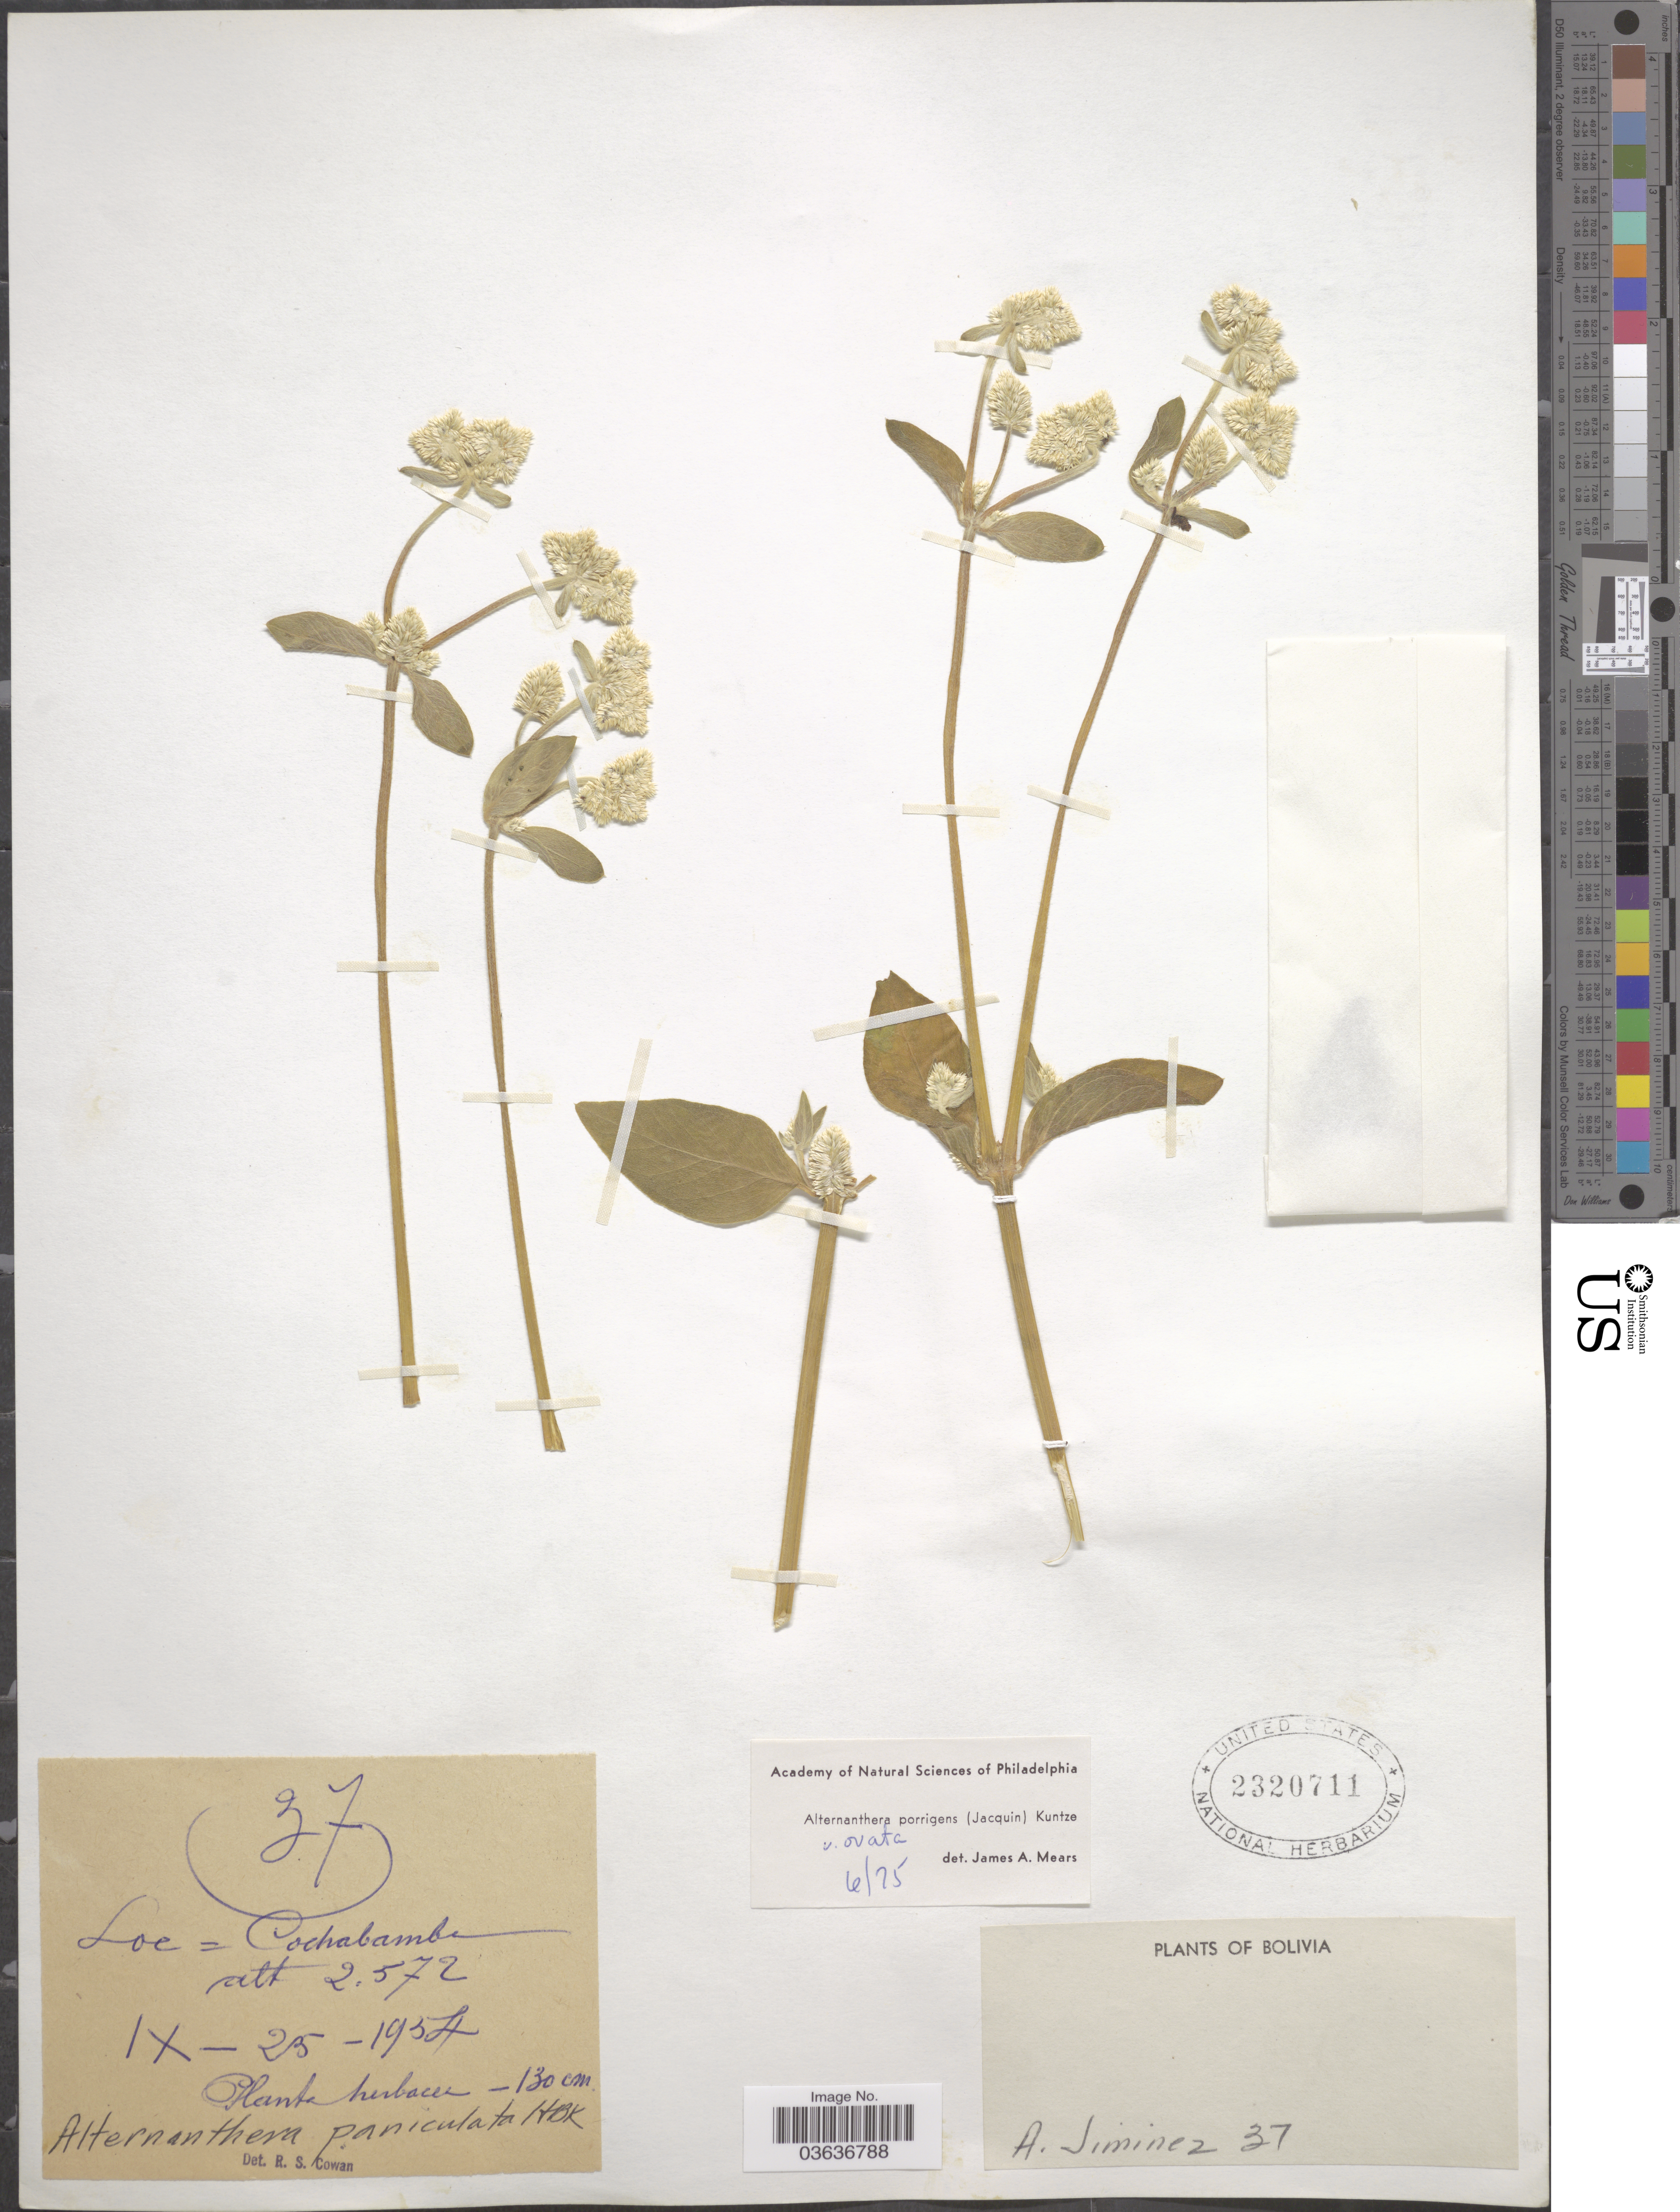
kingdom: Plantae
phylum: Tracheophyta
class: Magnoliopsida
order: Caryophyllales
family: Amaranthaceae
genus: Alternanthera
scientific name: Alternanthera porrigens var. ovata Mears var. nov. ined.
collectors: A. Jiminez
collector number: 37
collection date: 1954-09-25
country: Bolivia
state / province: Cochabamba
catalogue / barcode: US 2320711